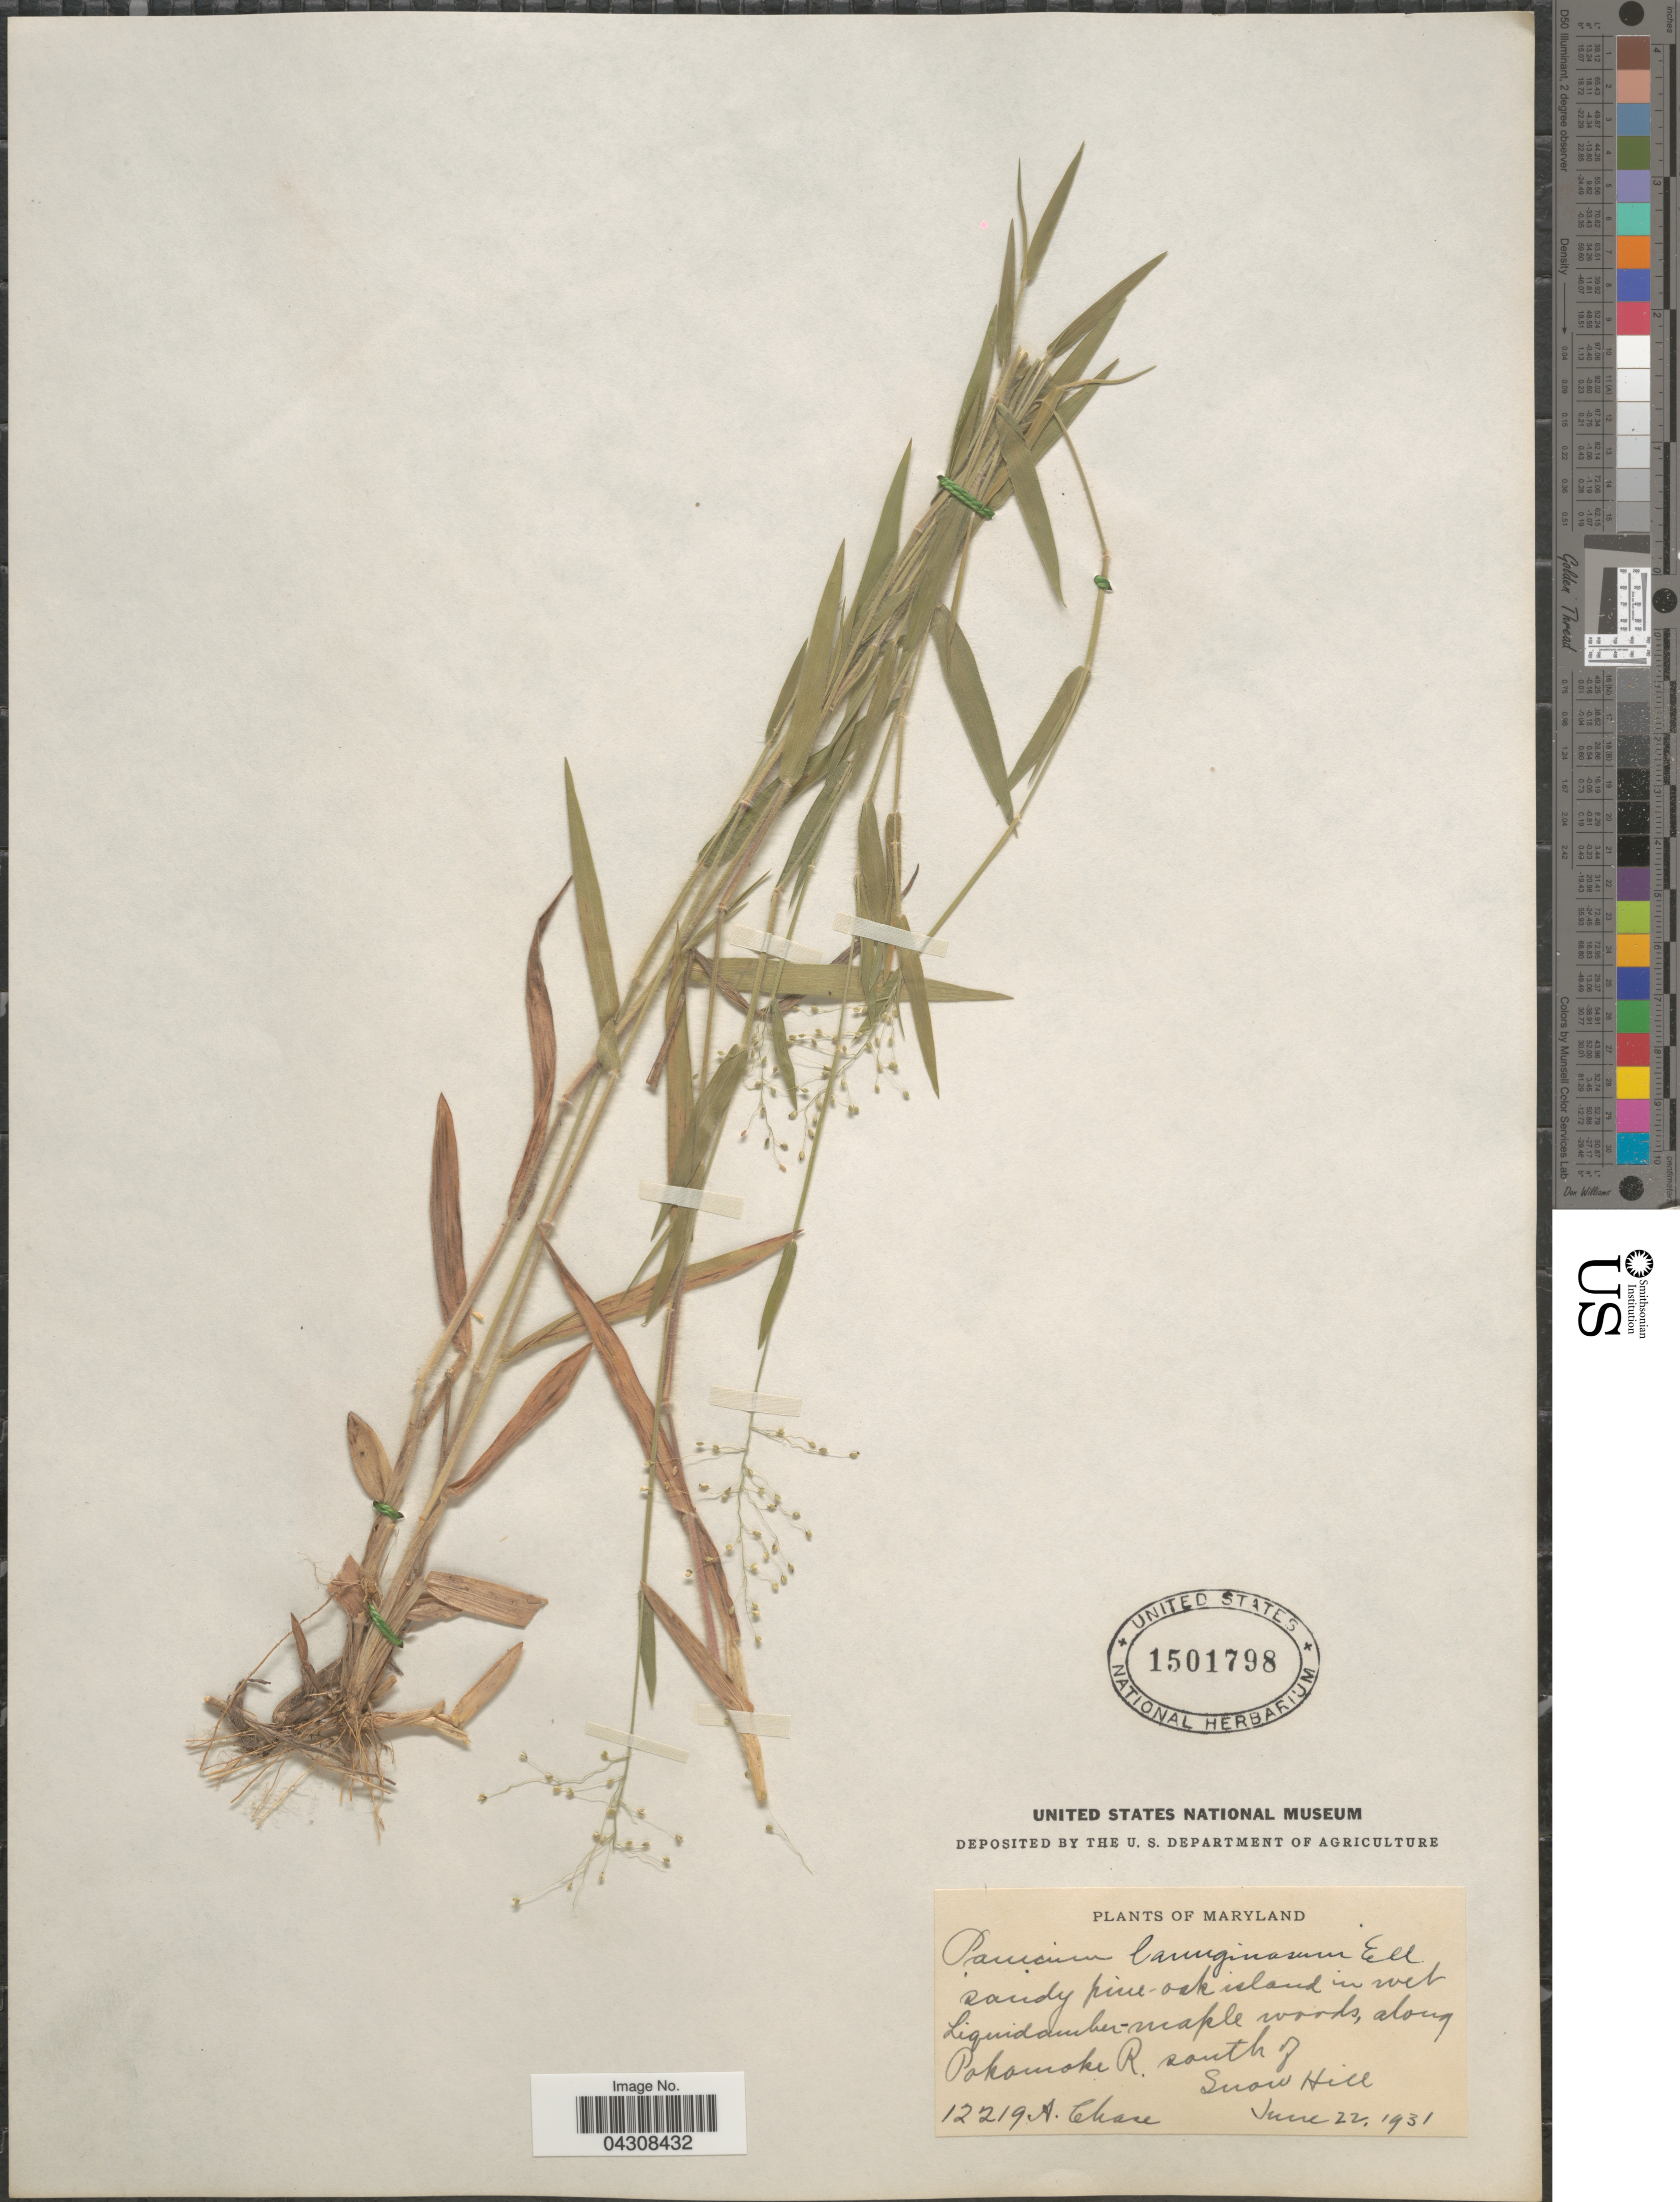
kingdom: Plantae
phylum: Tracheophyta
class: Liliopsida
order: Poales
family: Poaceae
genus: Dichanthelium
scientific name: Dichanthelium acuminatum var. acuminatum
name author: (Sw.) Gould & C.A. Clark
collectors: A. Chase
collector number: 12219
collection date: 1931-06-22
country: United States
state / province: Maryland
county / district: Worcester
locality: Sandy pine-oak island in wet Liquidamber-maple woods, along Pokamoke R. south of Snow Hill.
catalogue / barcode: US 1501798